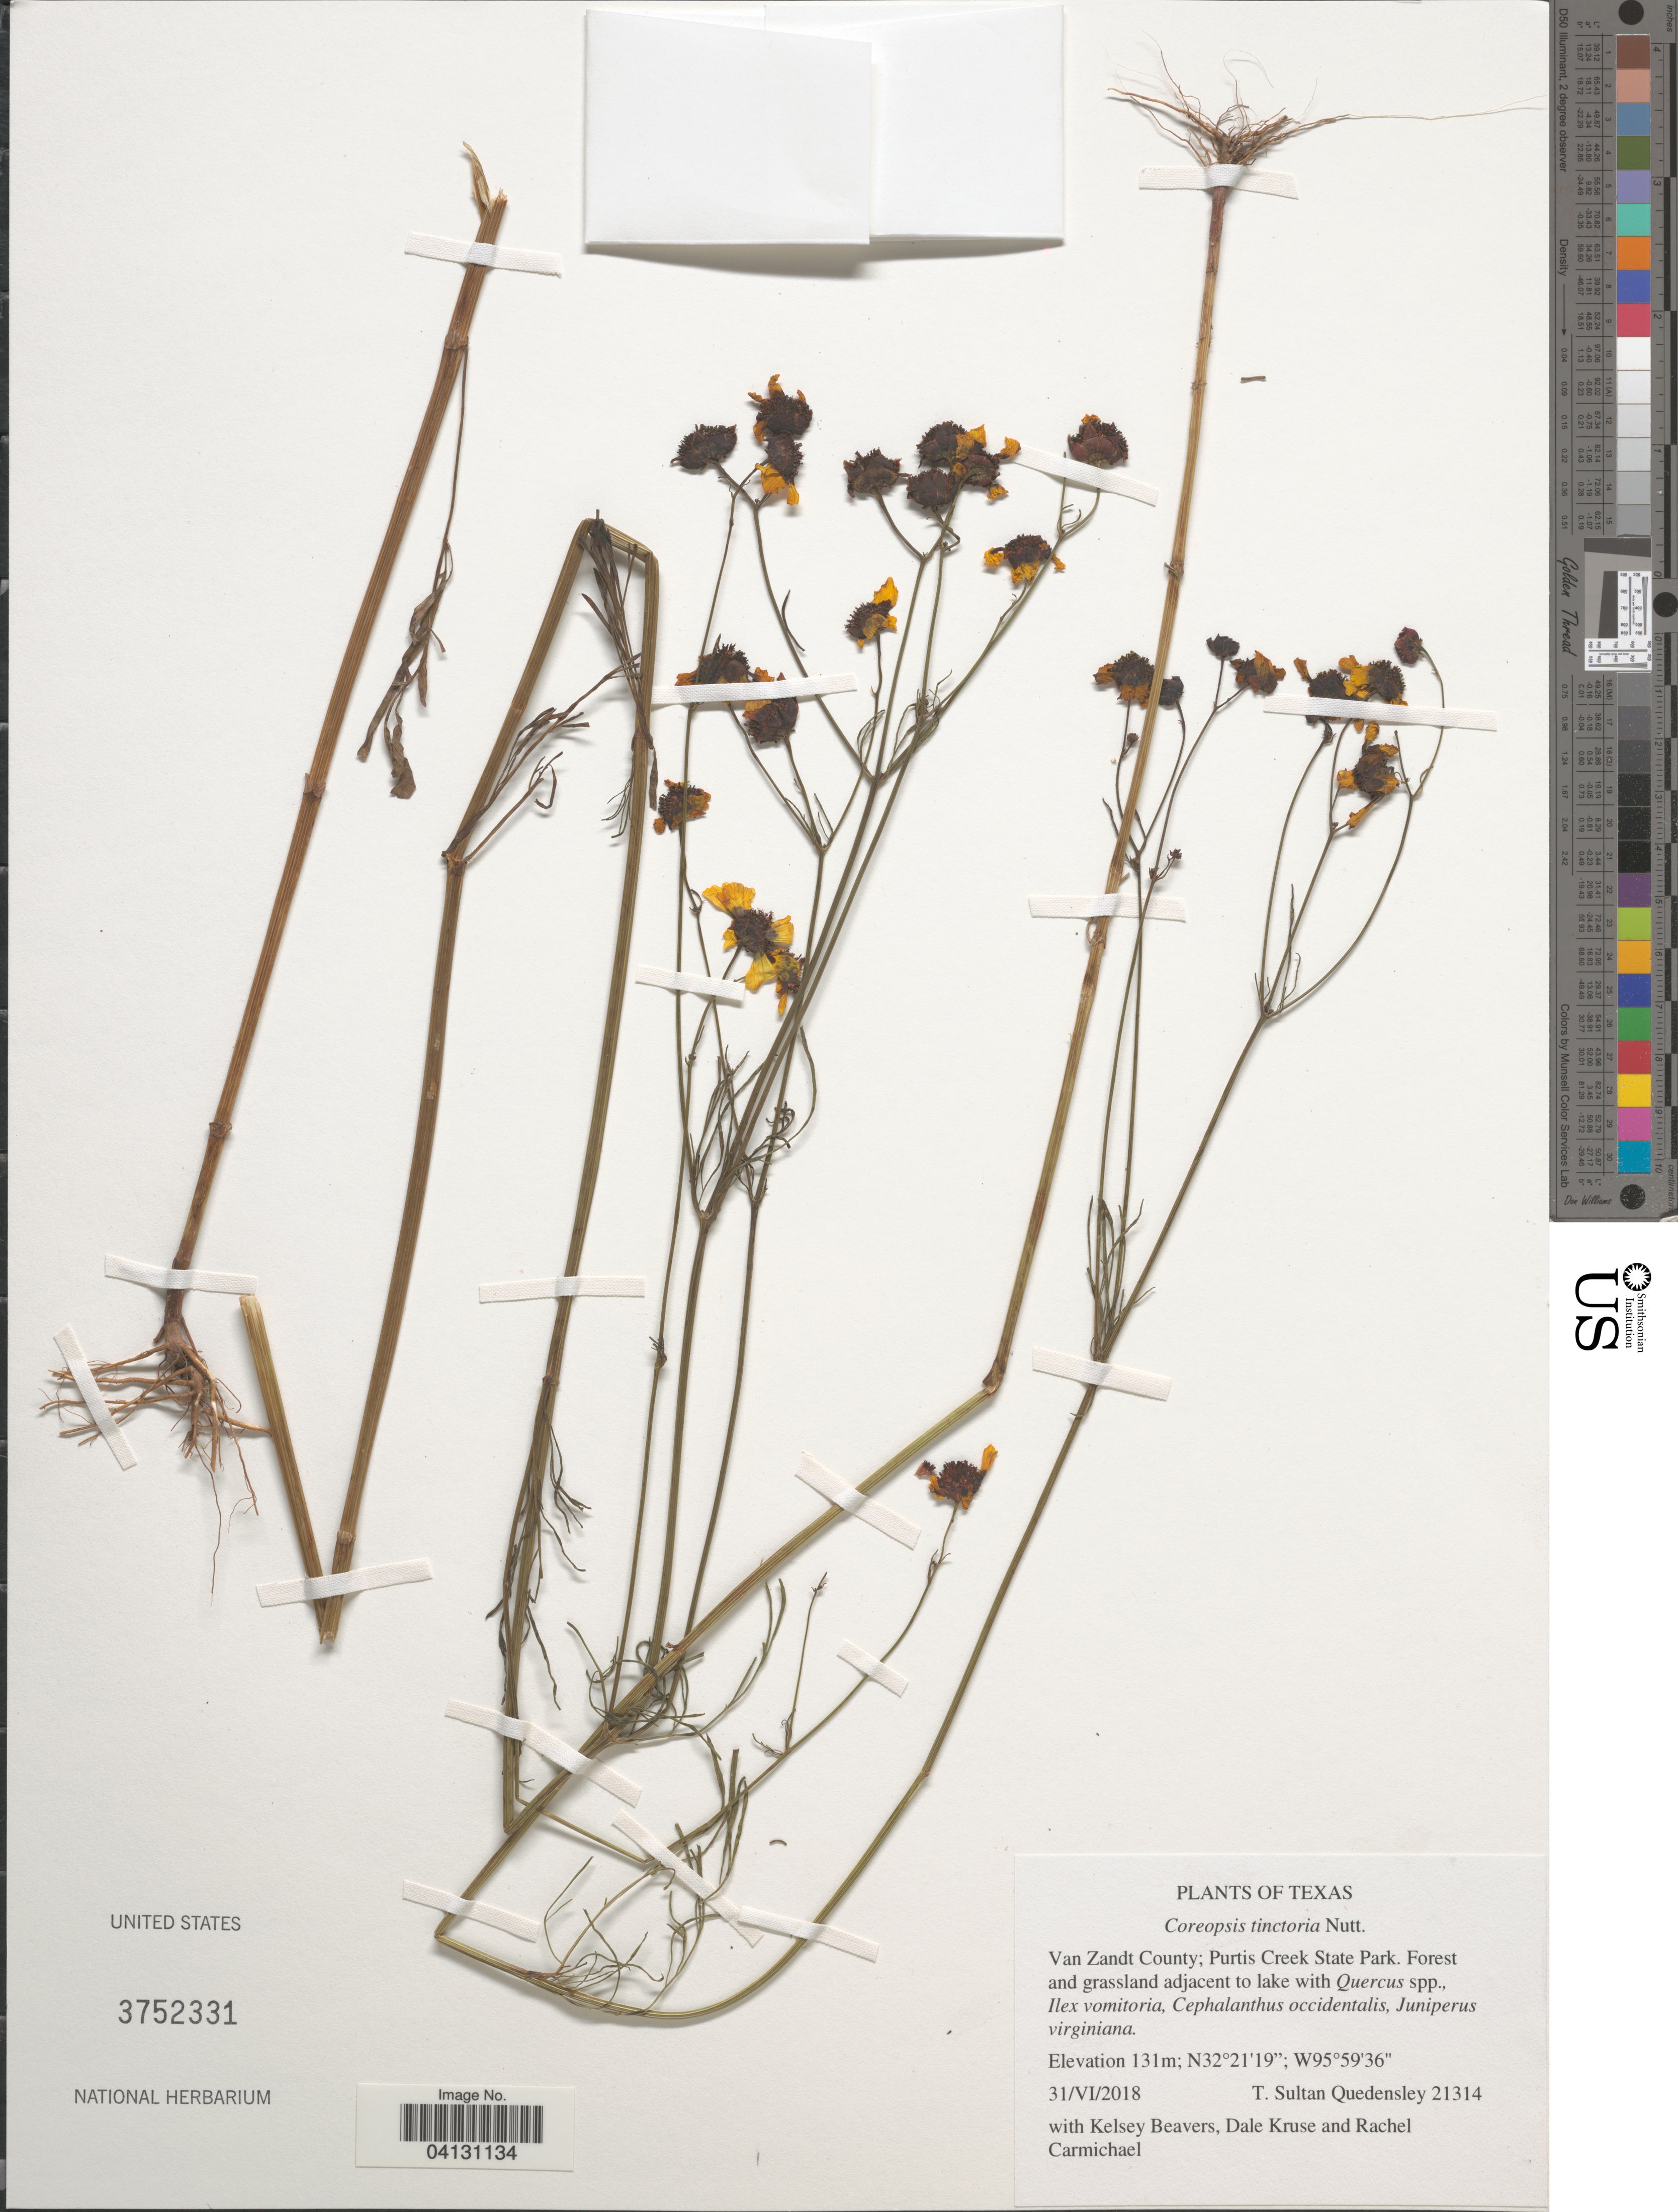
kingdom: Plantae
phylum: Tracheophyta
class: Magnoliopsida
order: Asterales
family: Asteraceae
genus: Coreopsis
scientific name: Coreopsis tinctoria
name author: Nutt.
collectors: T. S. Quedensley, K. Beavers, D. Kruse & R. Carmichael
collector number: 21314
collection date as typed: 31/VI/2018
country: United States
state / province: Texas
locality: Van Zandt County: Purtis Creek State Park. Forest and grassland adjacent to lake.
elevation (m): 131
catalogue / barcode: US 3752331